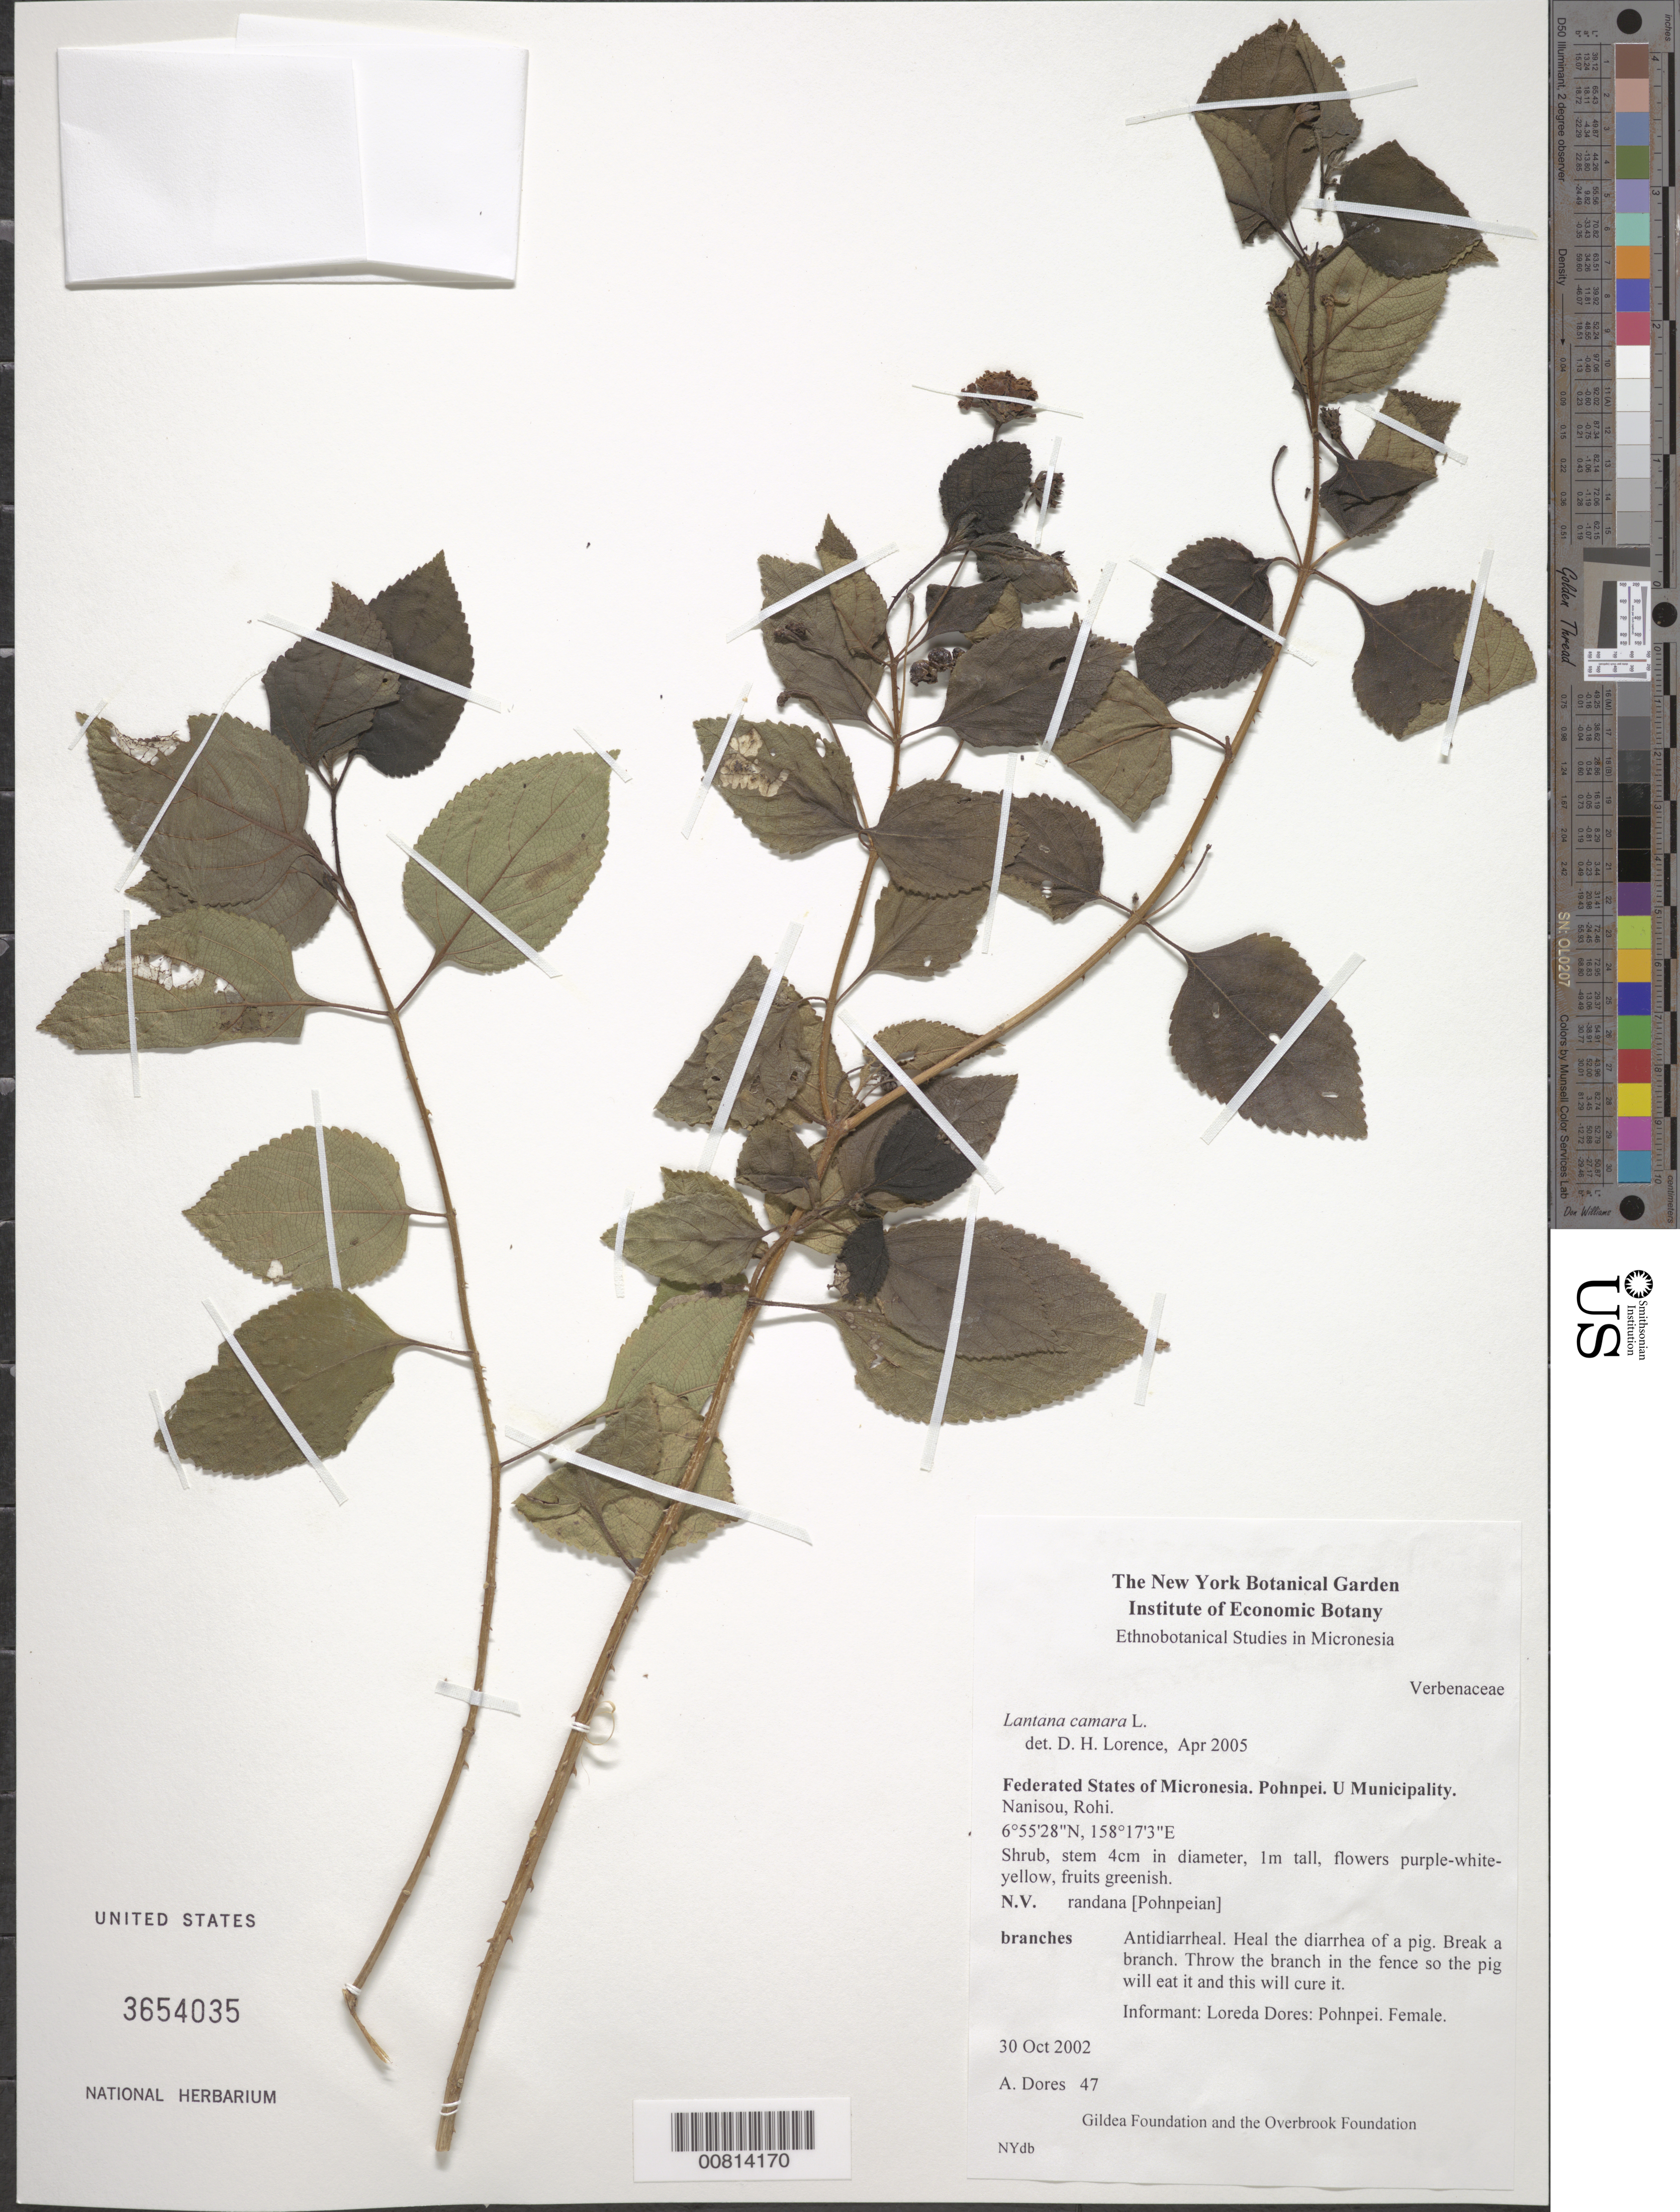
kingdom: Plantae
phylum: Tracheophyta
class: Magnoliopsida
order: Lamiales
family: Verbenaceae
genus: Lantana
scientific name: Lantana camara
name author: L.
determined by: Lorence, David H., (PTBG), National Tropical Botanical Garden (UNITED STATES)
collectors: A. Dores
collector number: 47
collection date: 2002-10-30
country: Micronesia, Federated States of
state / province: Pohnpei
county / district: Uh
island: Pohnpei [Ponape]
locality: Rohi, Nanisou, U Municipality.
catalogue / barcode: US 3654035